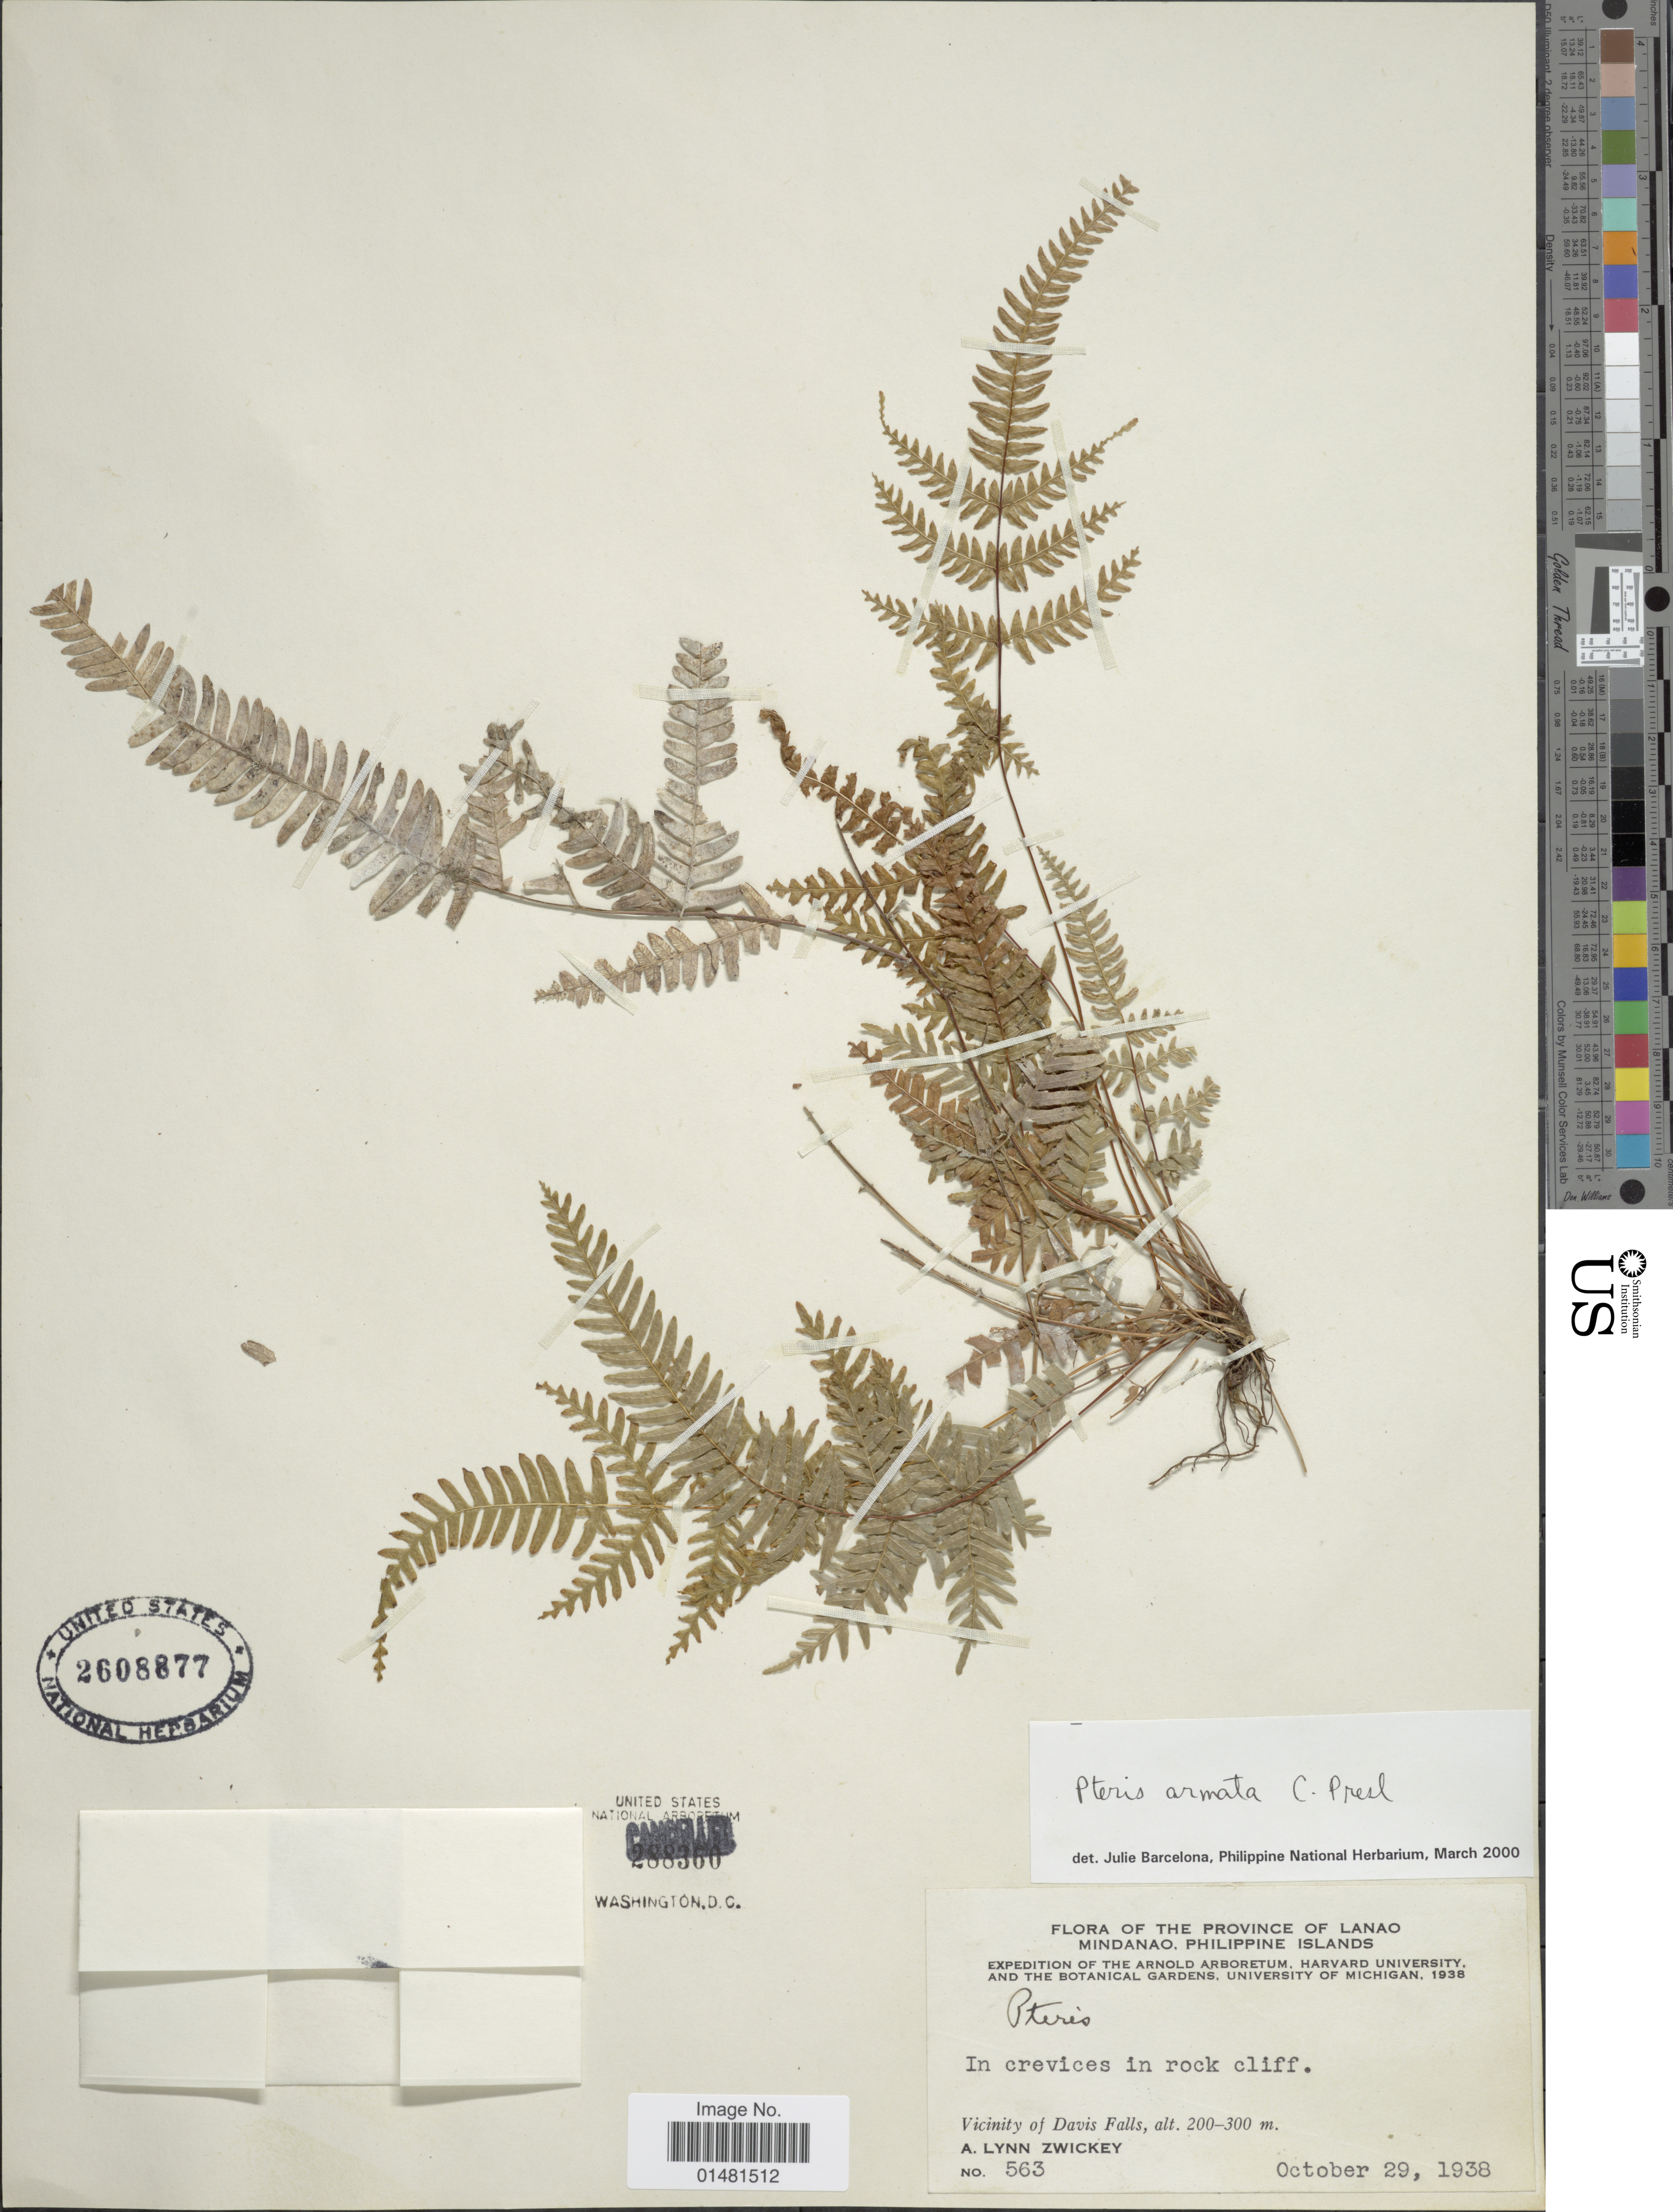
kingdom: Plantae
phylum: Tracheophyta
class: Polypodiopsida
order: Polypodiales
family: Pteridaceae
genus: Pteris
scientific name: Pteris armata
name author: C. Presl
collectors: A. Zwickey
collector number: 563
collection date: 1938-10-29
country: Philippines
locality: Province of Lanao, Mindanao, Philippine Islands, Vicinity of Davis Falls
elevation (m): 200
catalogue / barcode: US 2608877